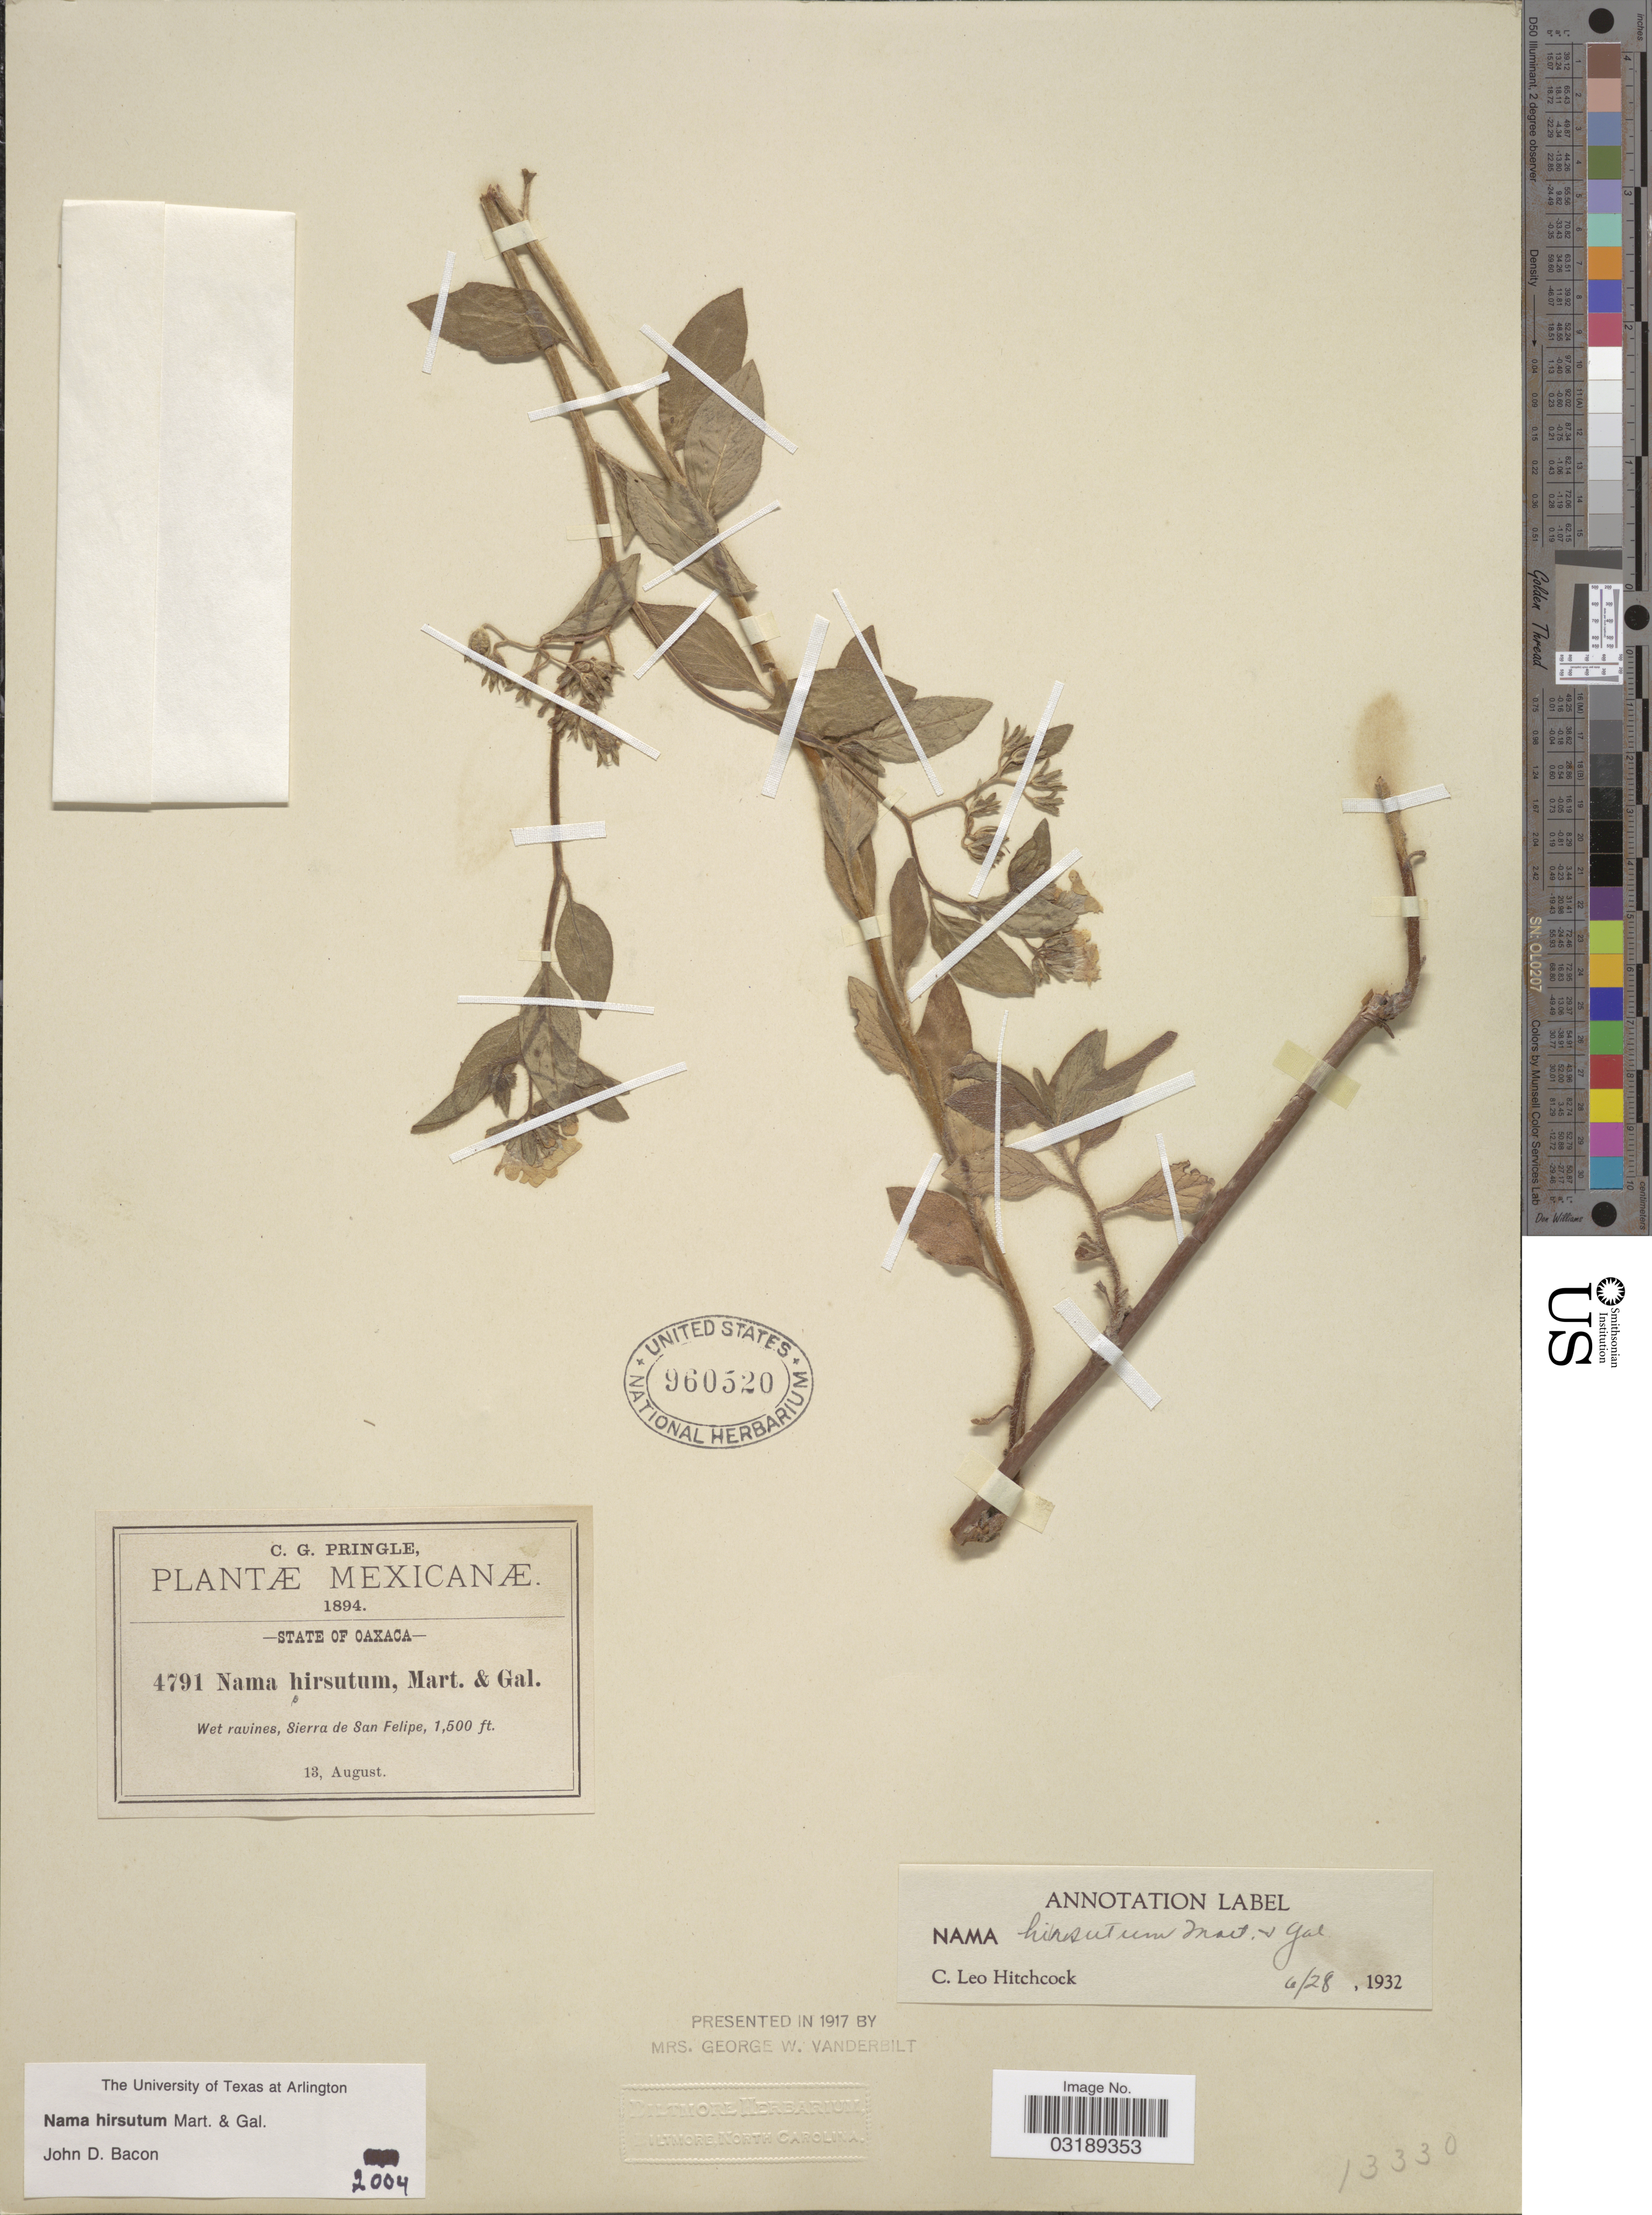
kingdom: Plantae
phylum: Tracheophyta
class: Magnoliopsida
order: Boraginales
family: Namaceae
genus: Nama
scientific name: Nama hirsuta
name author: M. Martens & Galeotti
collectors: C. G. Pringle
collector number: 4791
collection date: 1894-08-13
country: Mexico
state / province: Oaxaca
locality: Wet ravines, Sierra de San Felipe.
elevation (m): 457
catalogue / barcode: US 960520